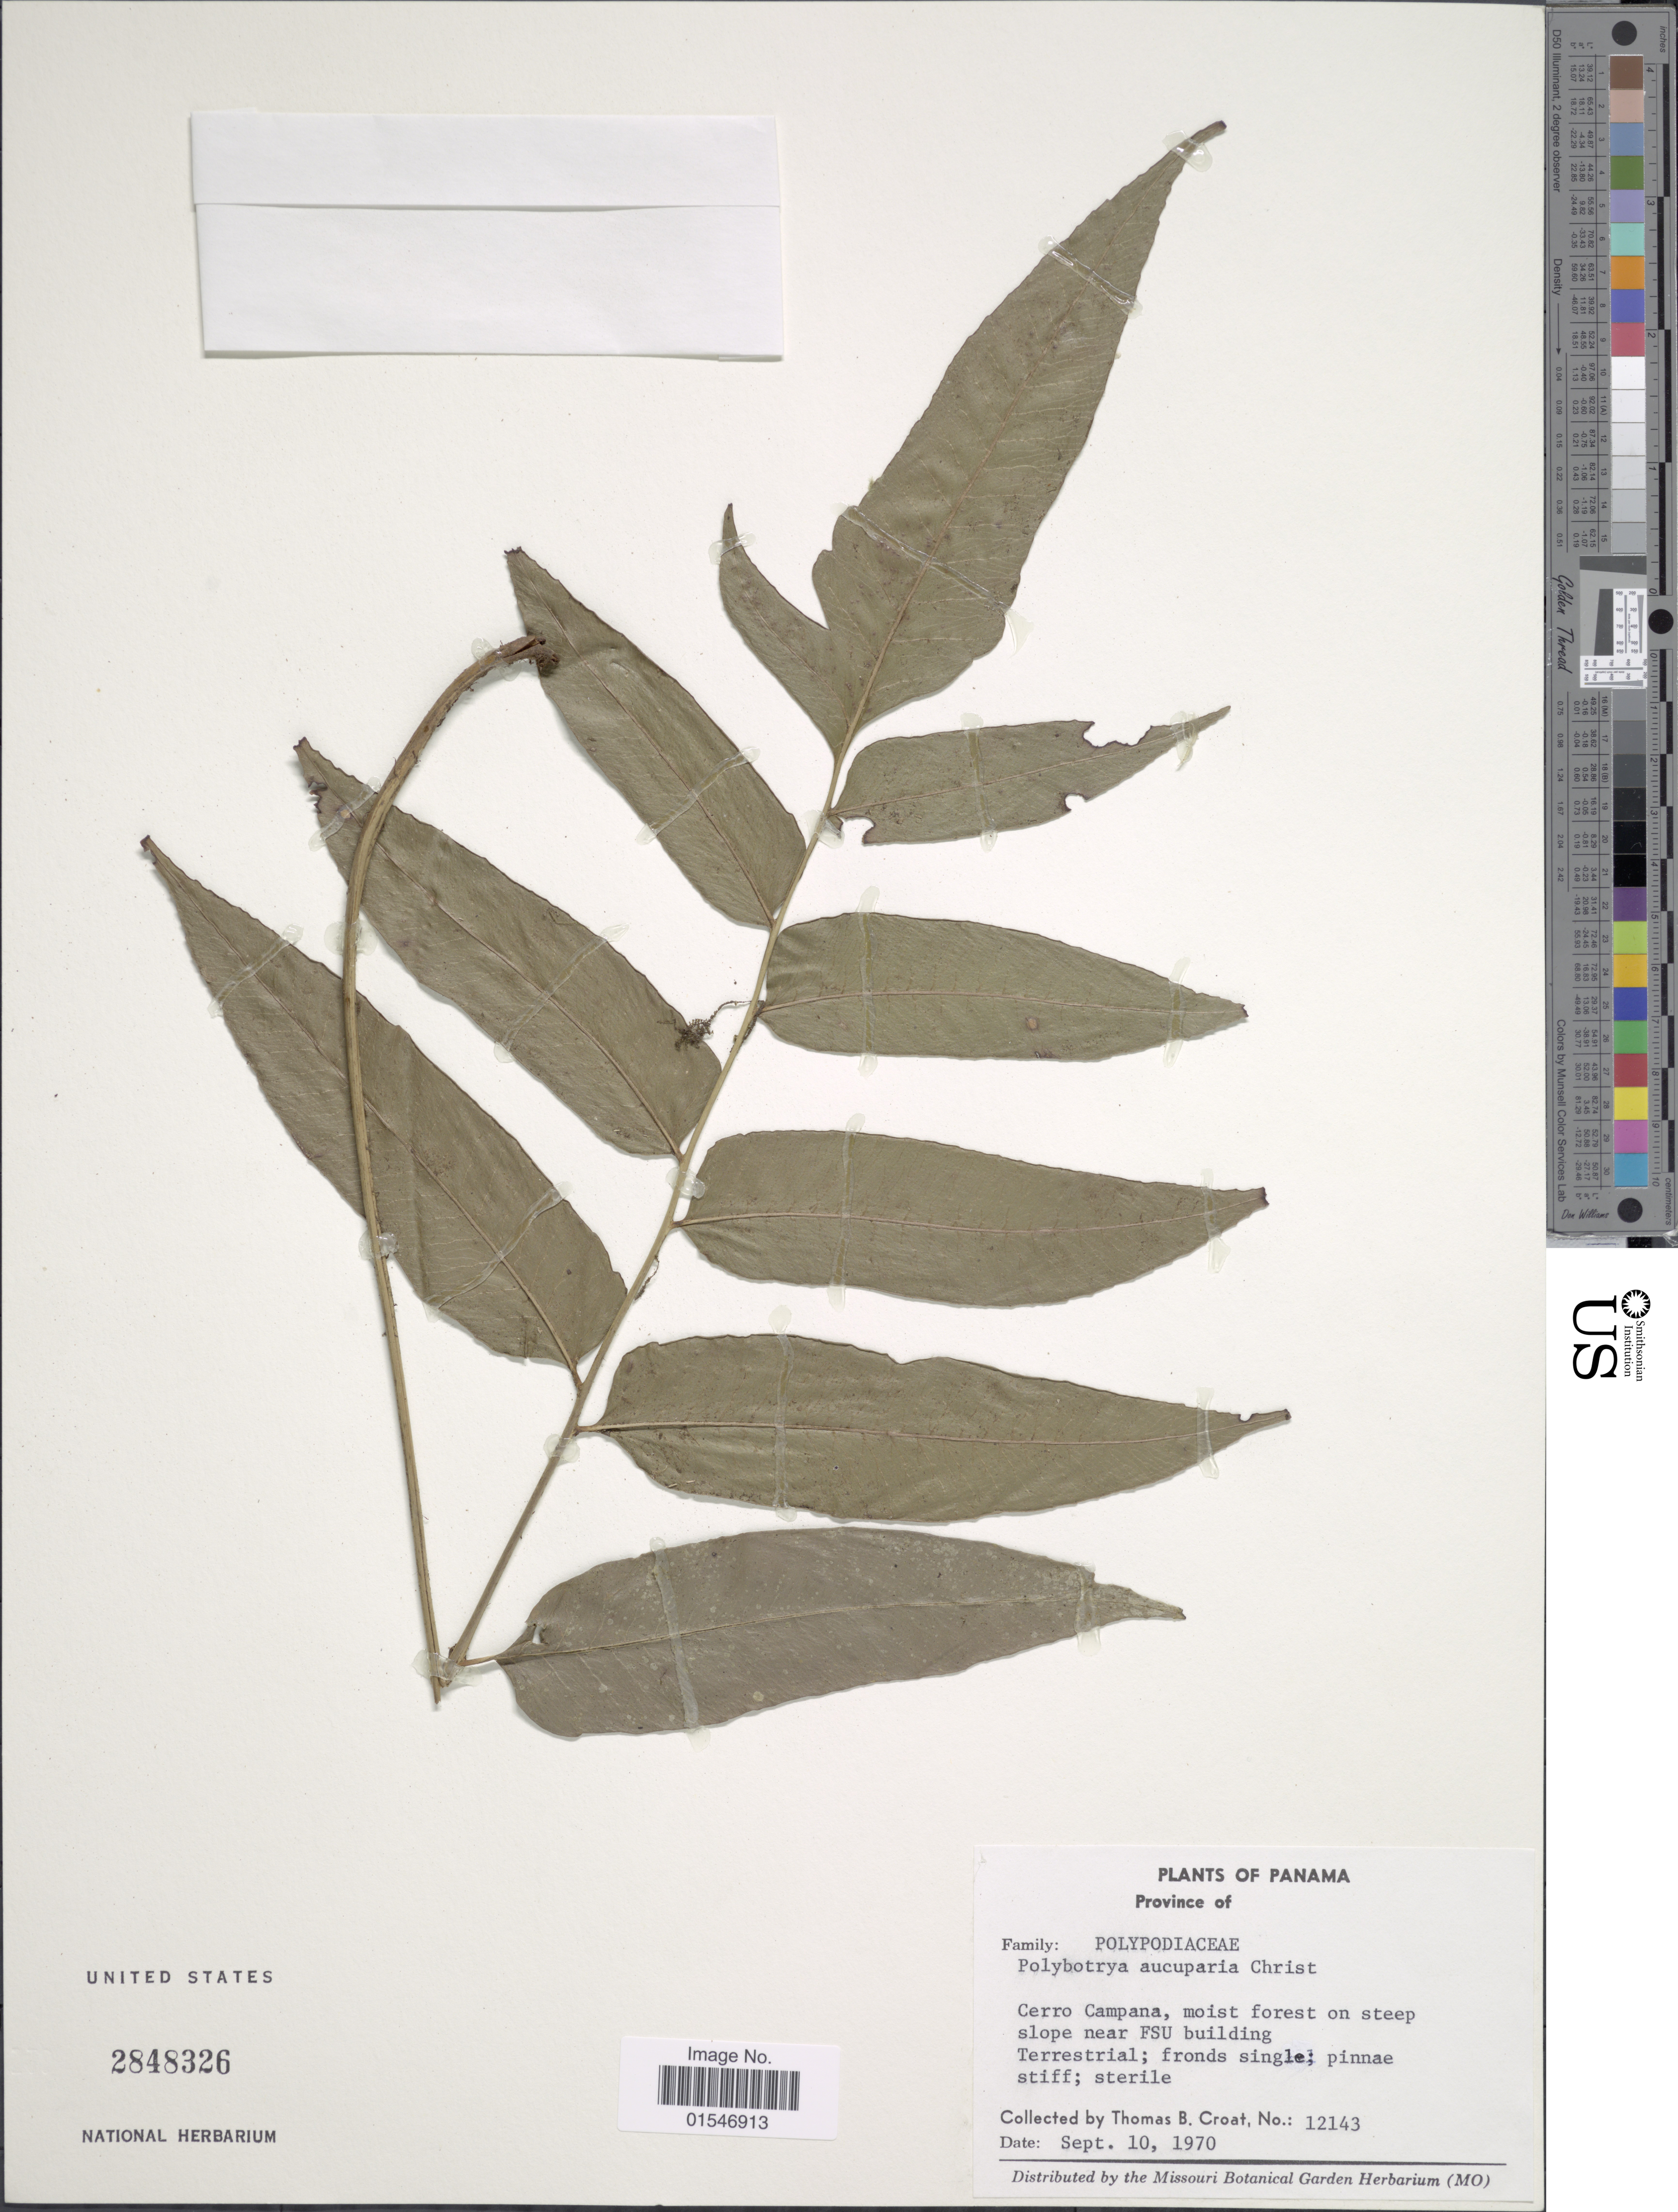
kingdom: Plantae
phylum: Tracheophyta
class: Polypodiopsida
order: Polypodiales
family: Dryopteridaceae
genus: Polybotrya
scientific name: Polybotrya aucuparia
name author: Christ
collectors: T. B. Croat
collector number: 12143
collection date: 1970-09-10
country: Panama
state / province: Panamá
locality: Panama. Cerro Campana, moist forest on steep slope near FSU building.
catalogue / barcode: US 2848326